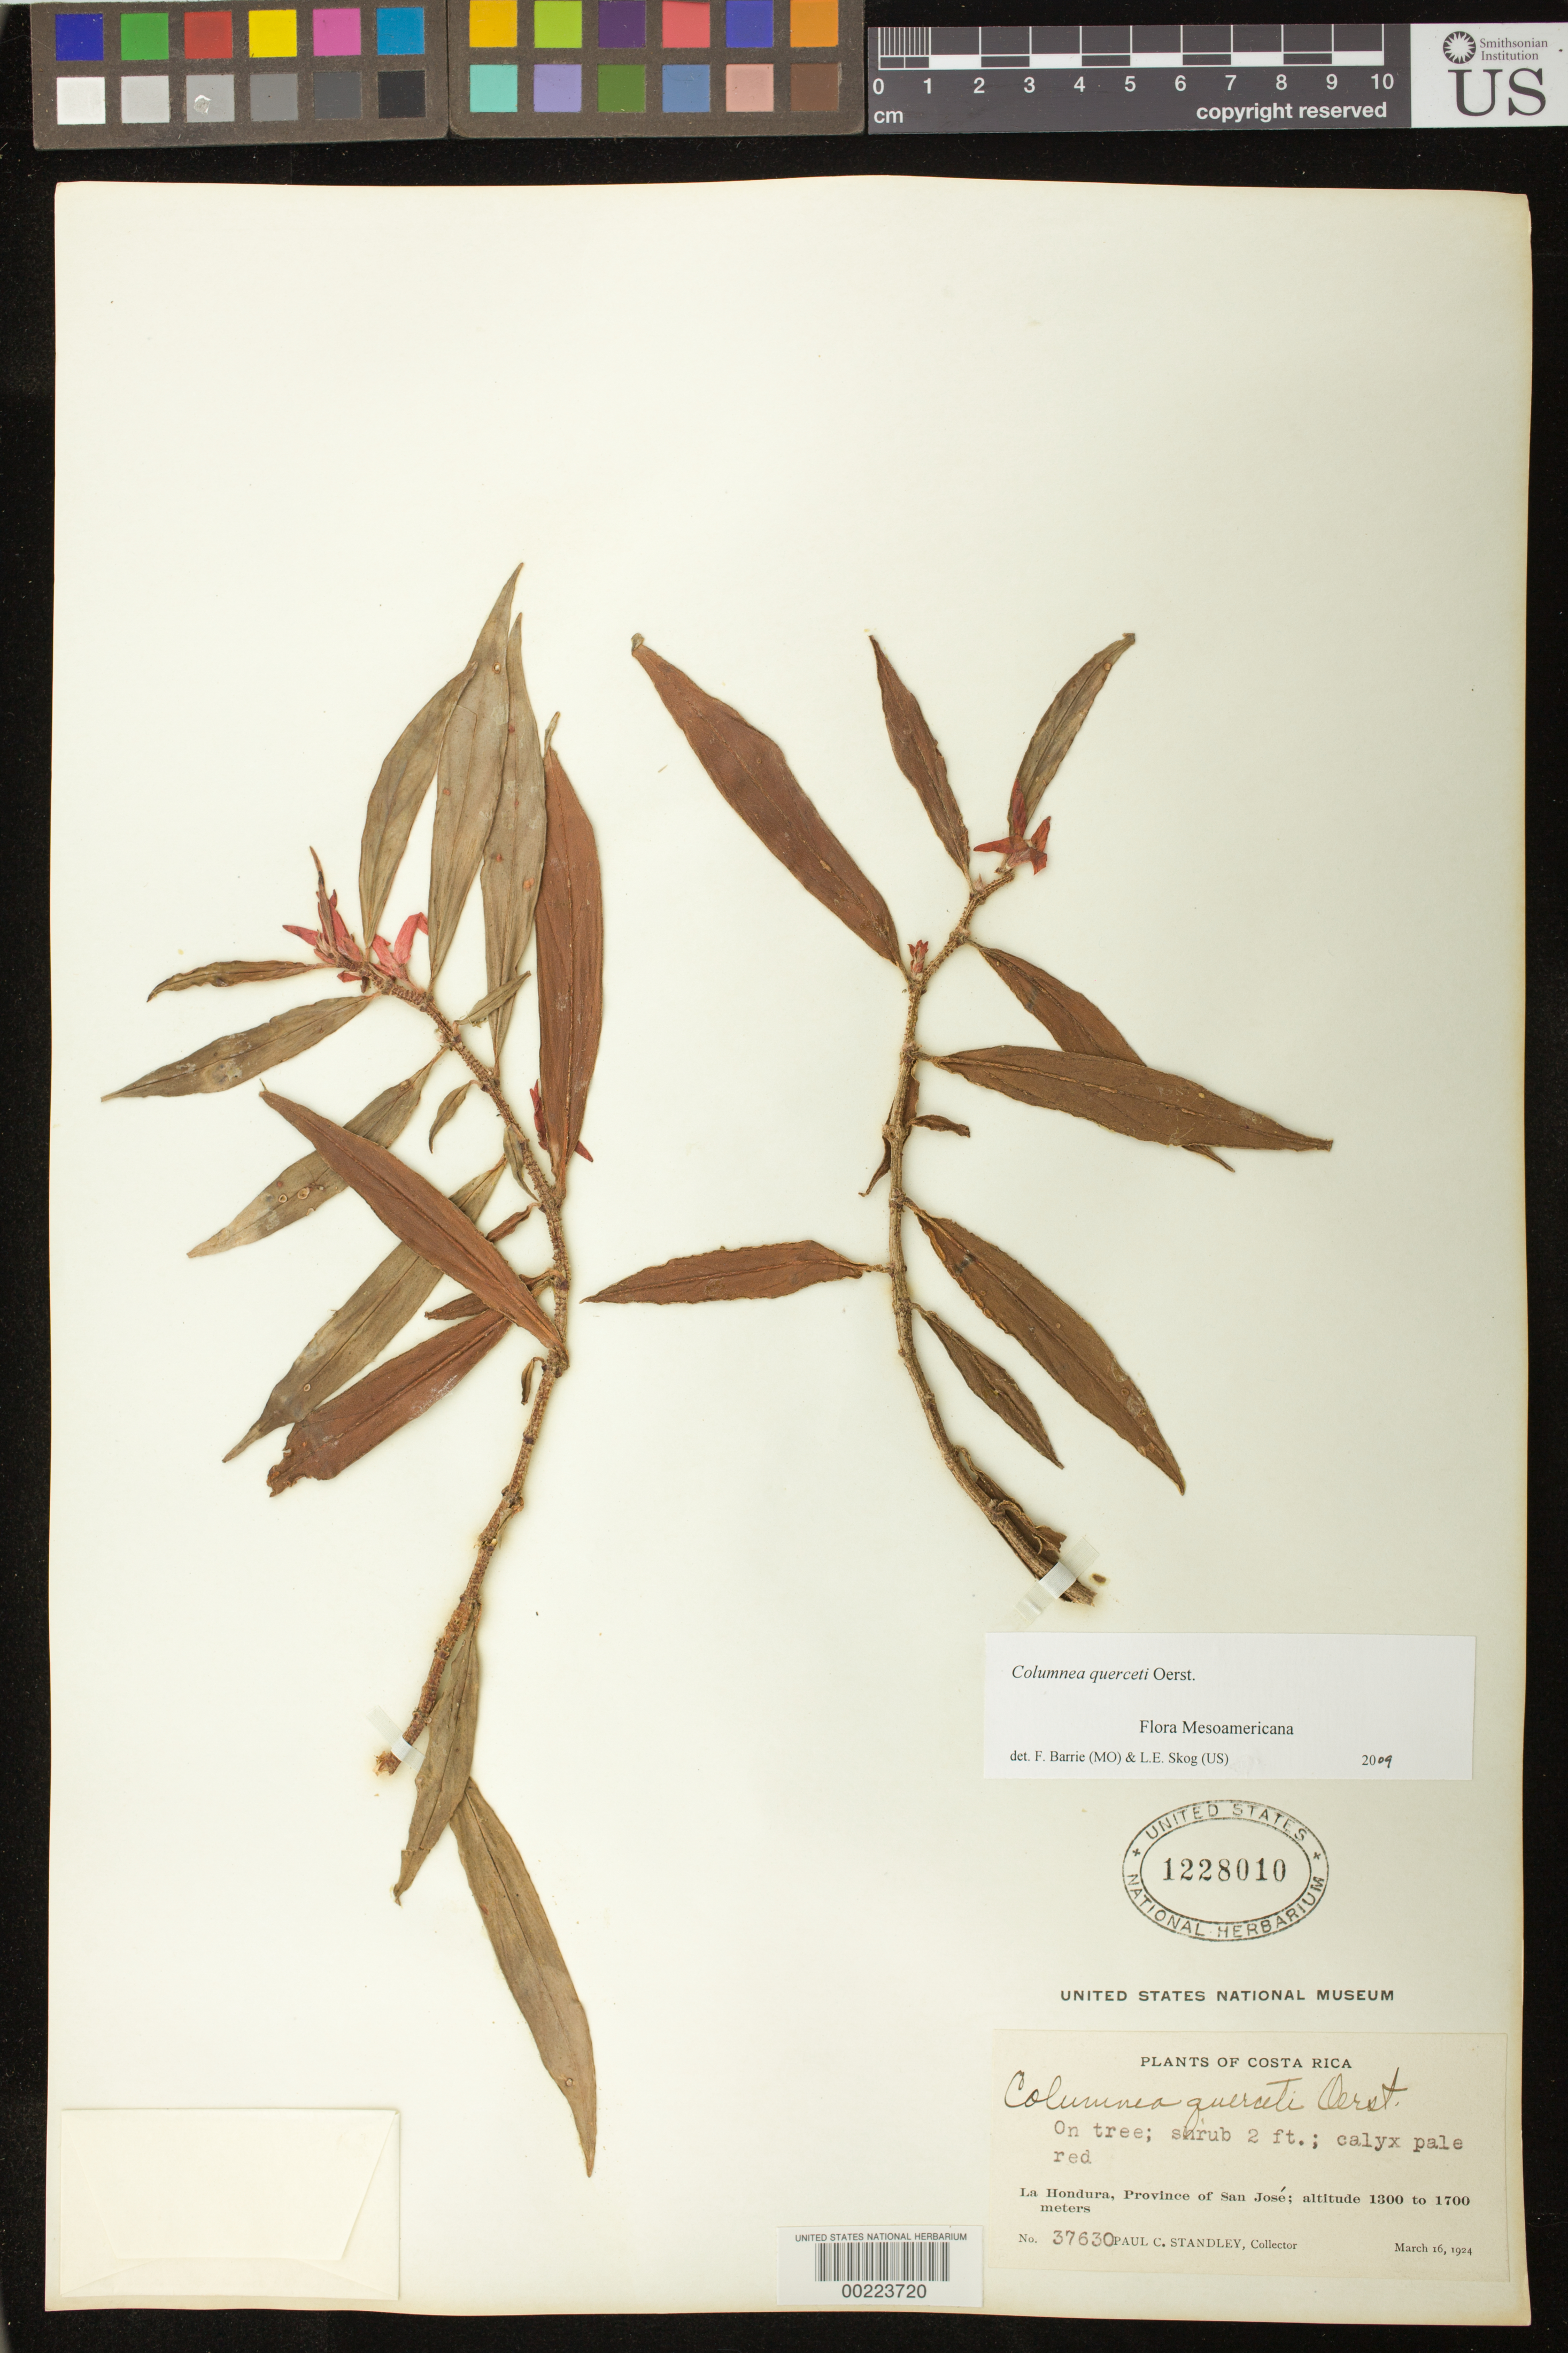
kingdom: Plantae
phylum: Tracheophyta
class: Magnoliopsida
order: Lamiales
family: Gesneriaceae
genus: Columnea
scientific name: Columnea querceti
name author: Oerst.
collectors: P. C. Standley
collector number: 37630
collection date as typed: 16 Mar 1924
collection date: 1924-03-16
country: Costa Rica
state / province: San José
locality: La Hondura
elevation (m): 1300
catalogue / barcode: US 1228010